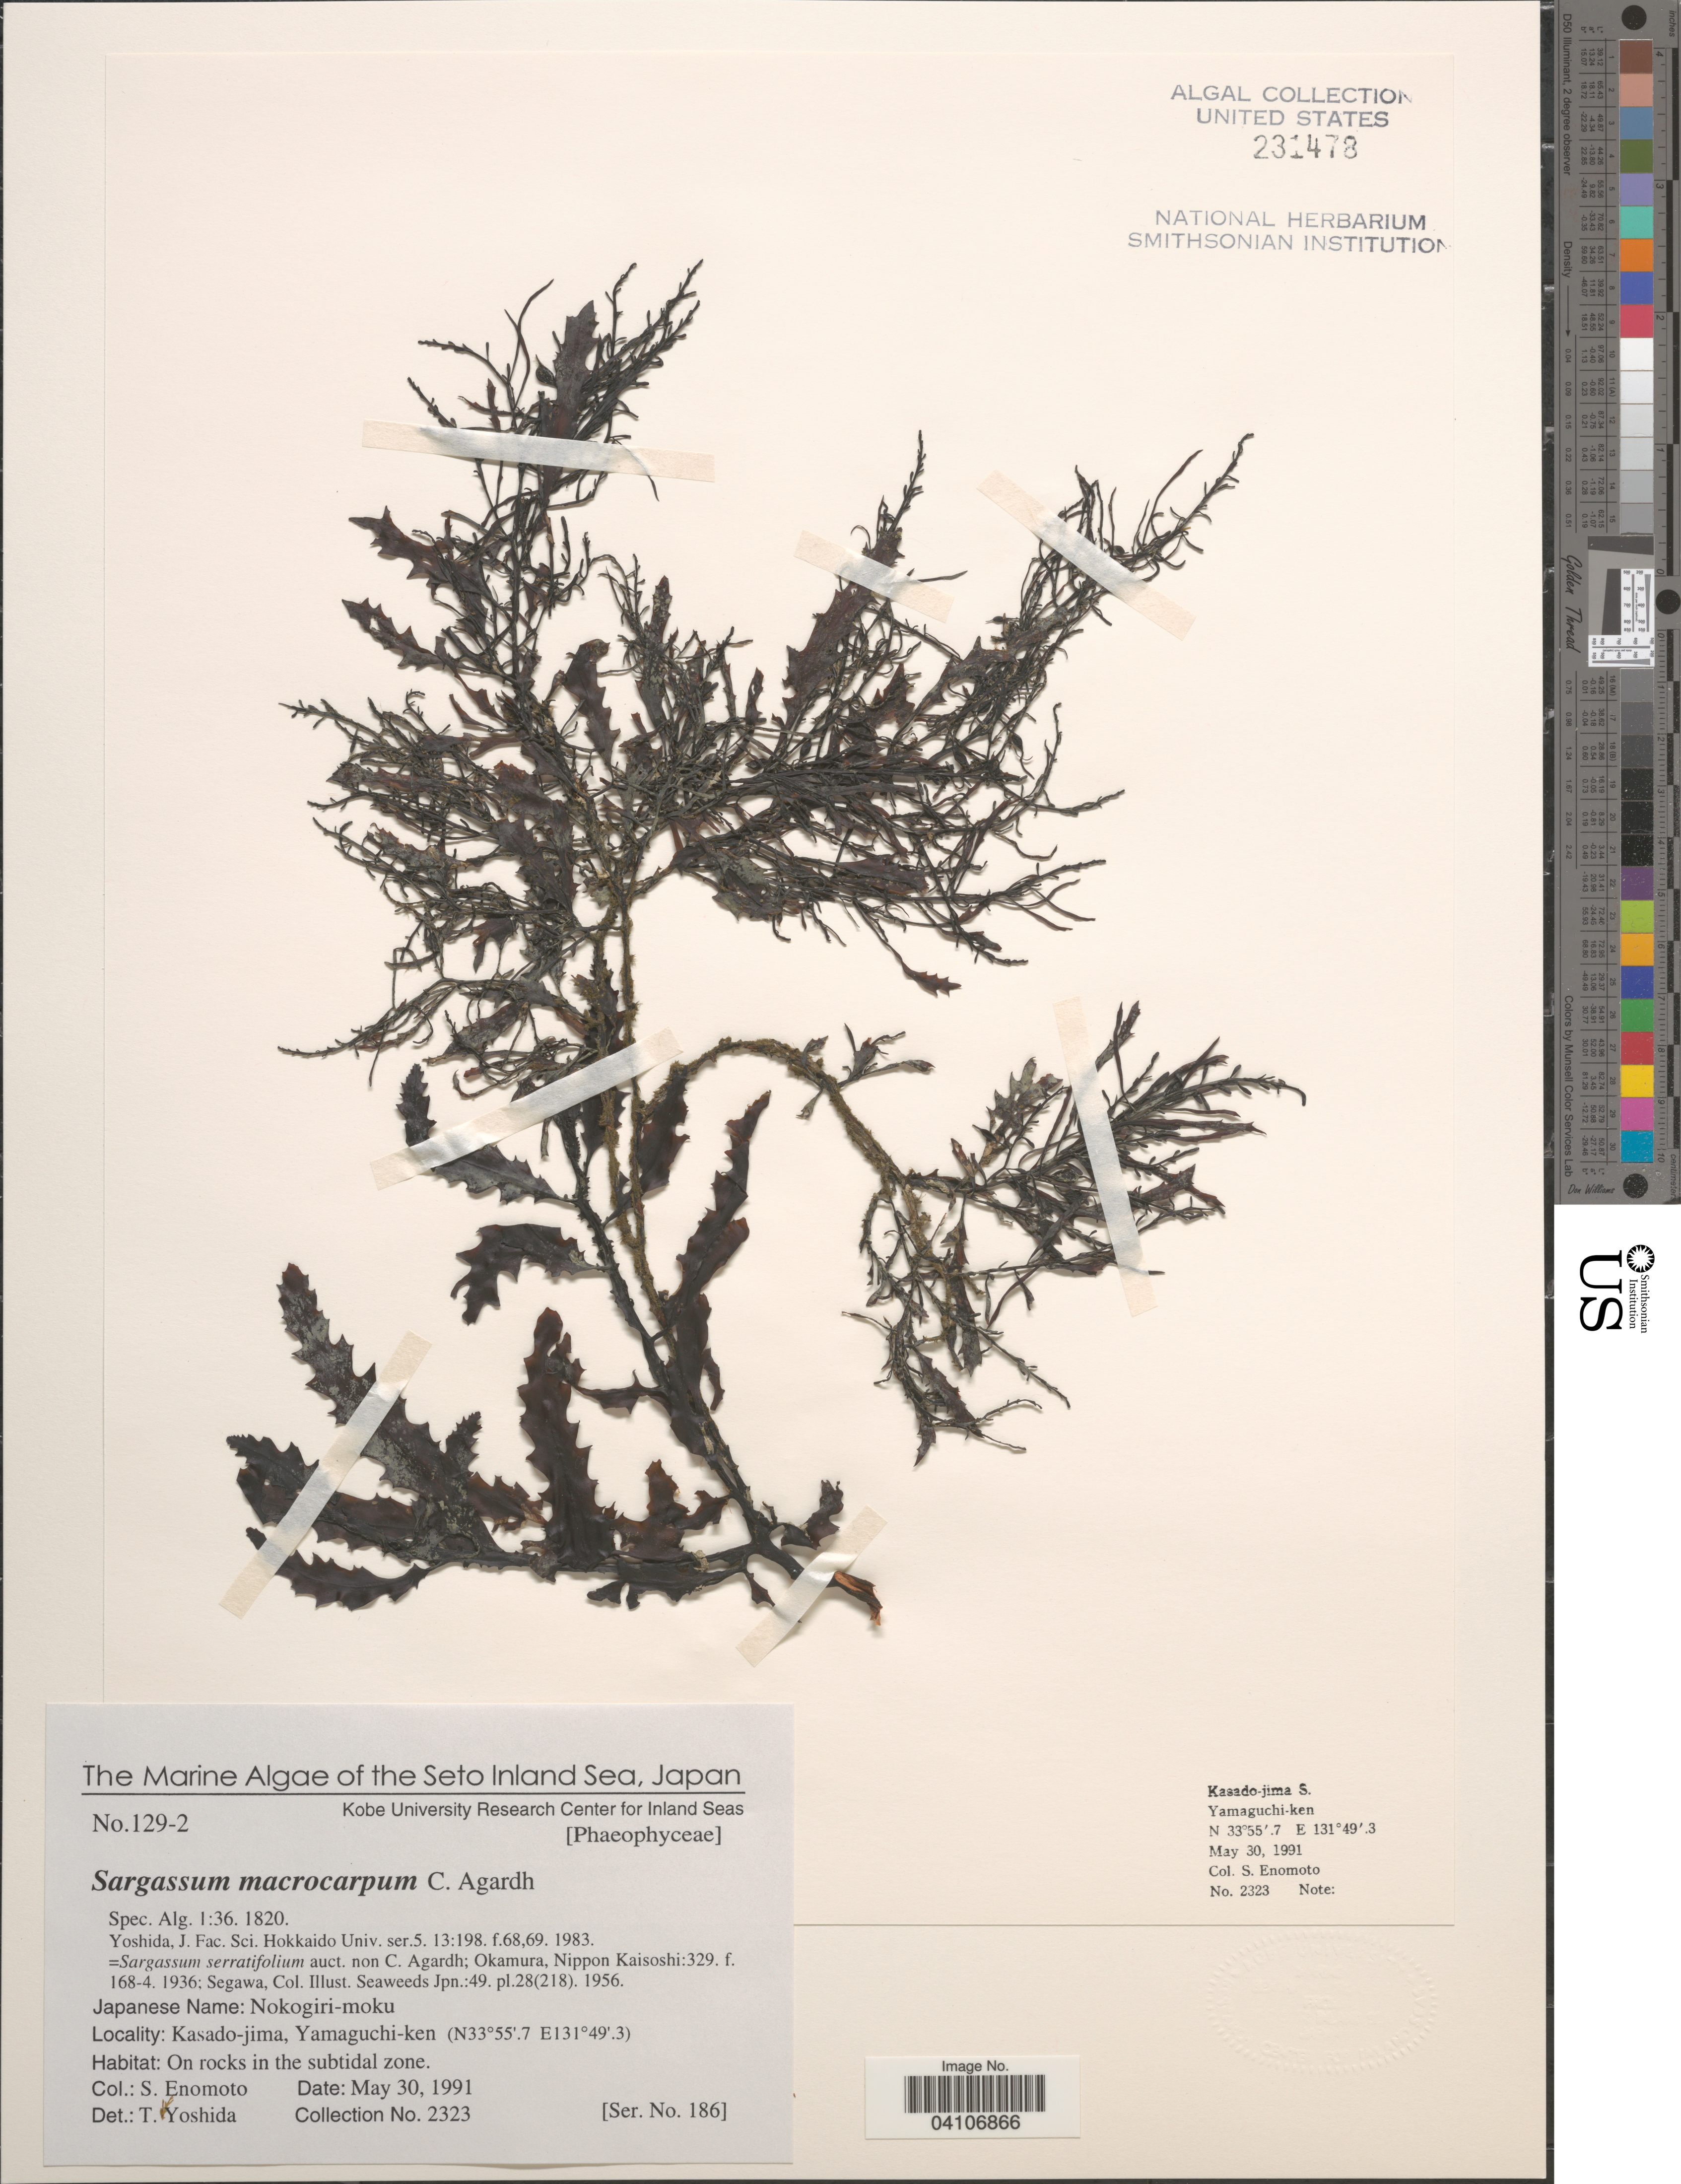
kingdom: Chromista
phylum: Ochrophyta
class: Phaeophyceae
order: Fucales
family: Sargassaceae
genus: Sargassum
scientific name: Sargassum macrocarpum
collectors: S. Enomoto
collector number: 2323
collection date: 1991-05-30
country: Japan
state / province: Yamaguti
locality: The Seto Inland Sea. Kasado-jima, Yamaguchi-ken. On rocks in the subtidal zone.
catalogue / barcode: US 231478